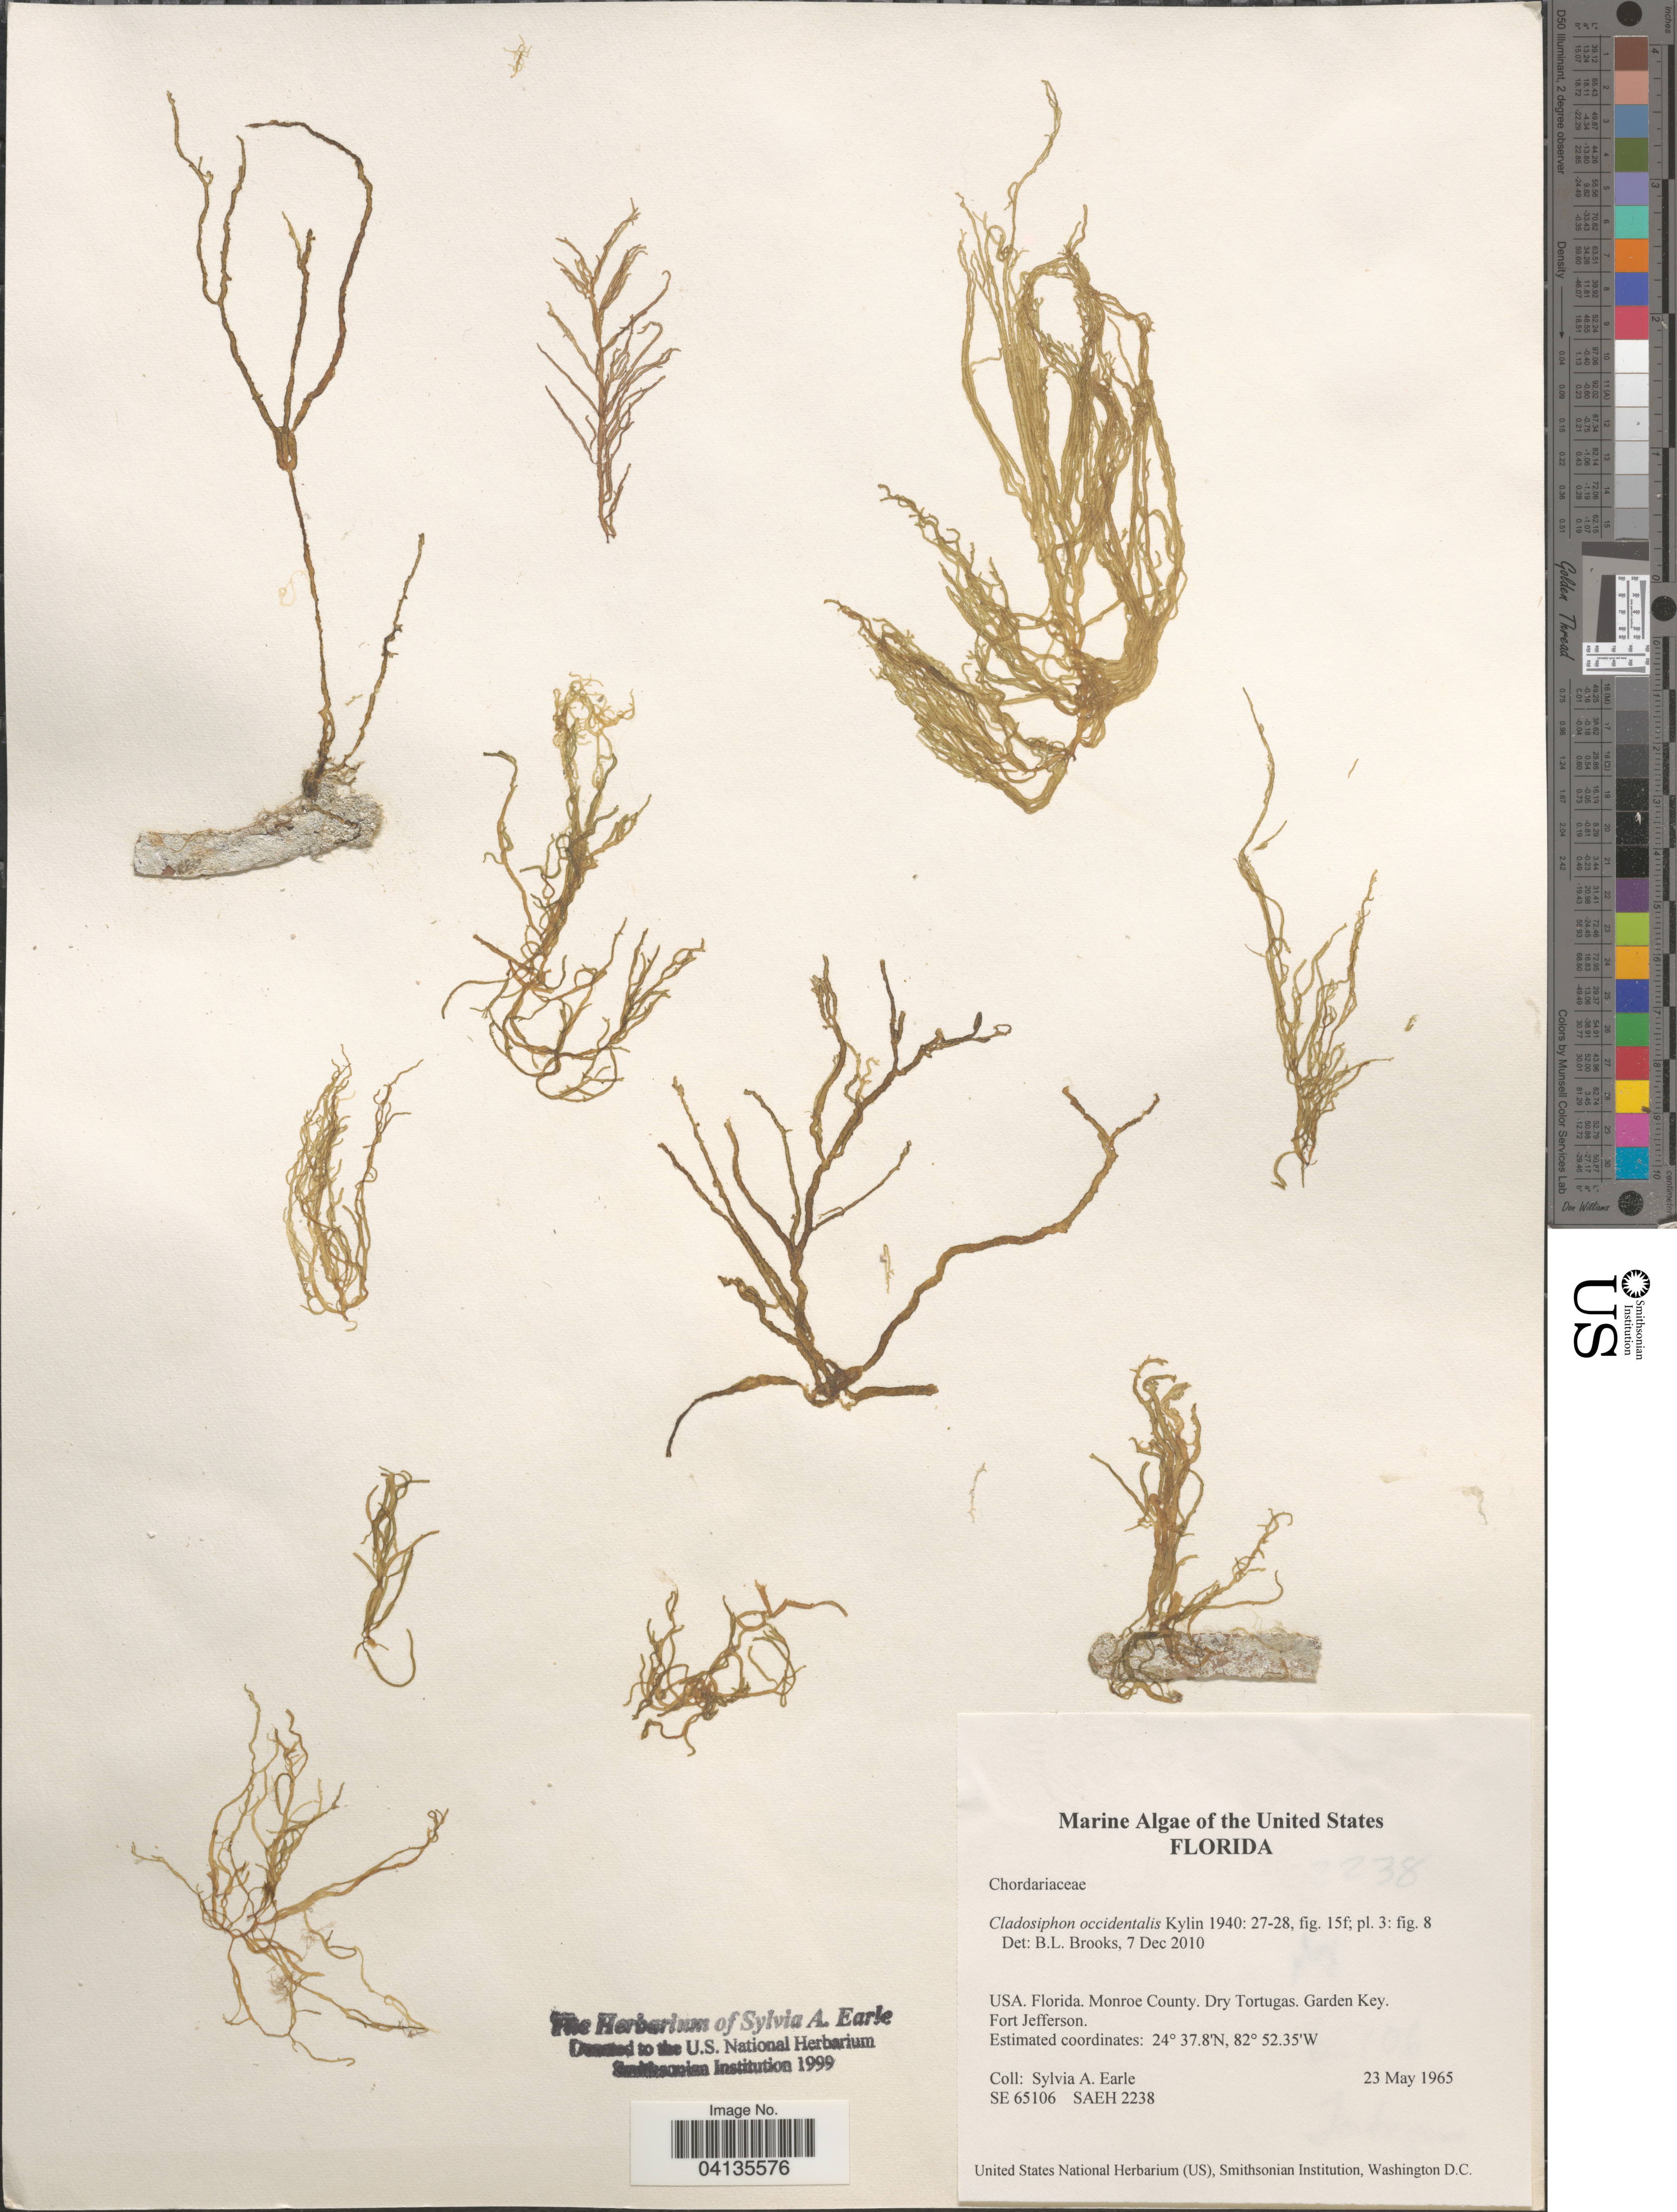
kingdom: Chromista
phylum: Ochrophyta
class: Phaeophyceae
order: Ectocarpales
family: Chordariaceae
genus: Cladosiphon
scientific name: Cladosiphon occidentalis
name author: Kylin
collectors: S. A. Earle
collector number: SE65106/SAEH2238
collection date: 1965-05-23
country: United States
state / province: Florida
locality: Monroe County. Dry Tortugas. Garden Key. Fort Jefferson.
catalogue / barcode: US 238611